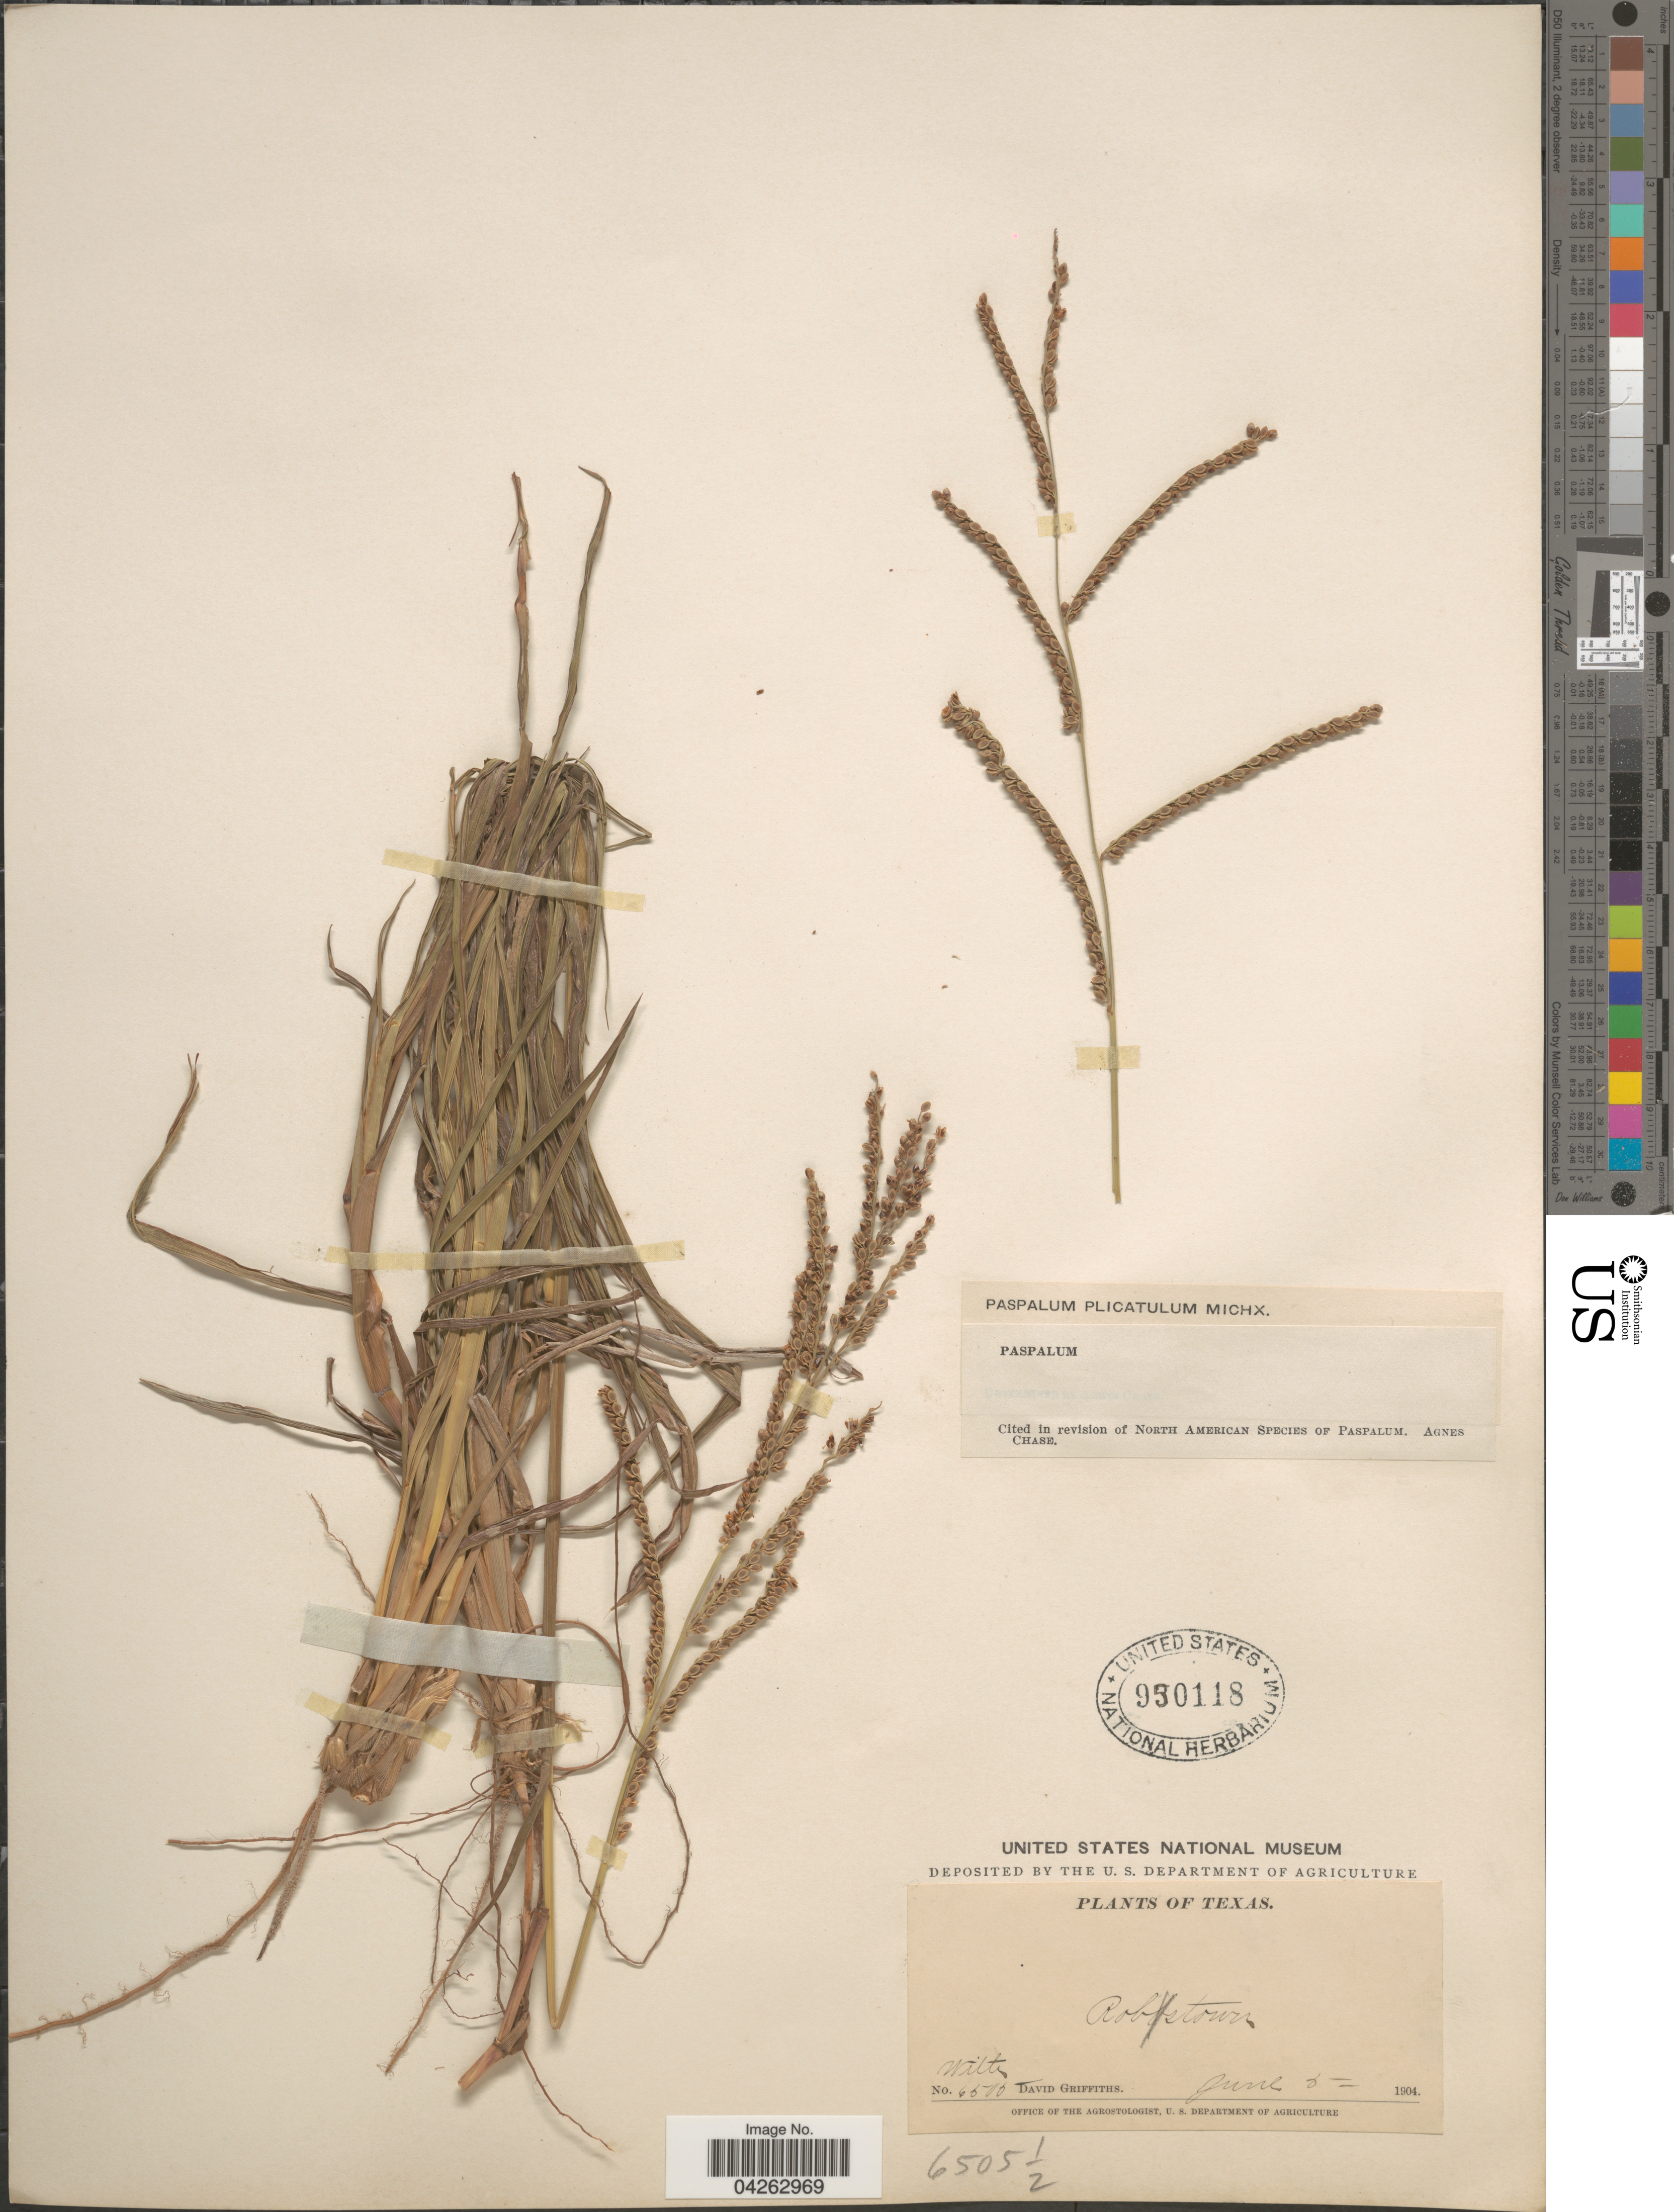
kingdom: Plantae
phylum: Tracheophyta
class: Liliopsida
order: Poales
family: Poaceae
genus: Paspalum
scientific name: Paspalum plicatulum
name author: Michx.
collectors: D. Griffiths & Witte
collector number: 6505*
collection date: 1904-06-05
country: United States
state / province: Texas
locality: Robstown.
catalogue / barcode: US 950118